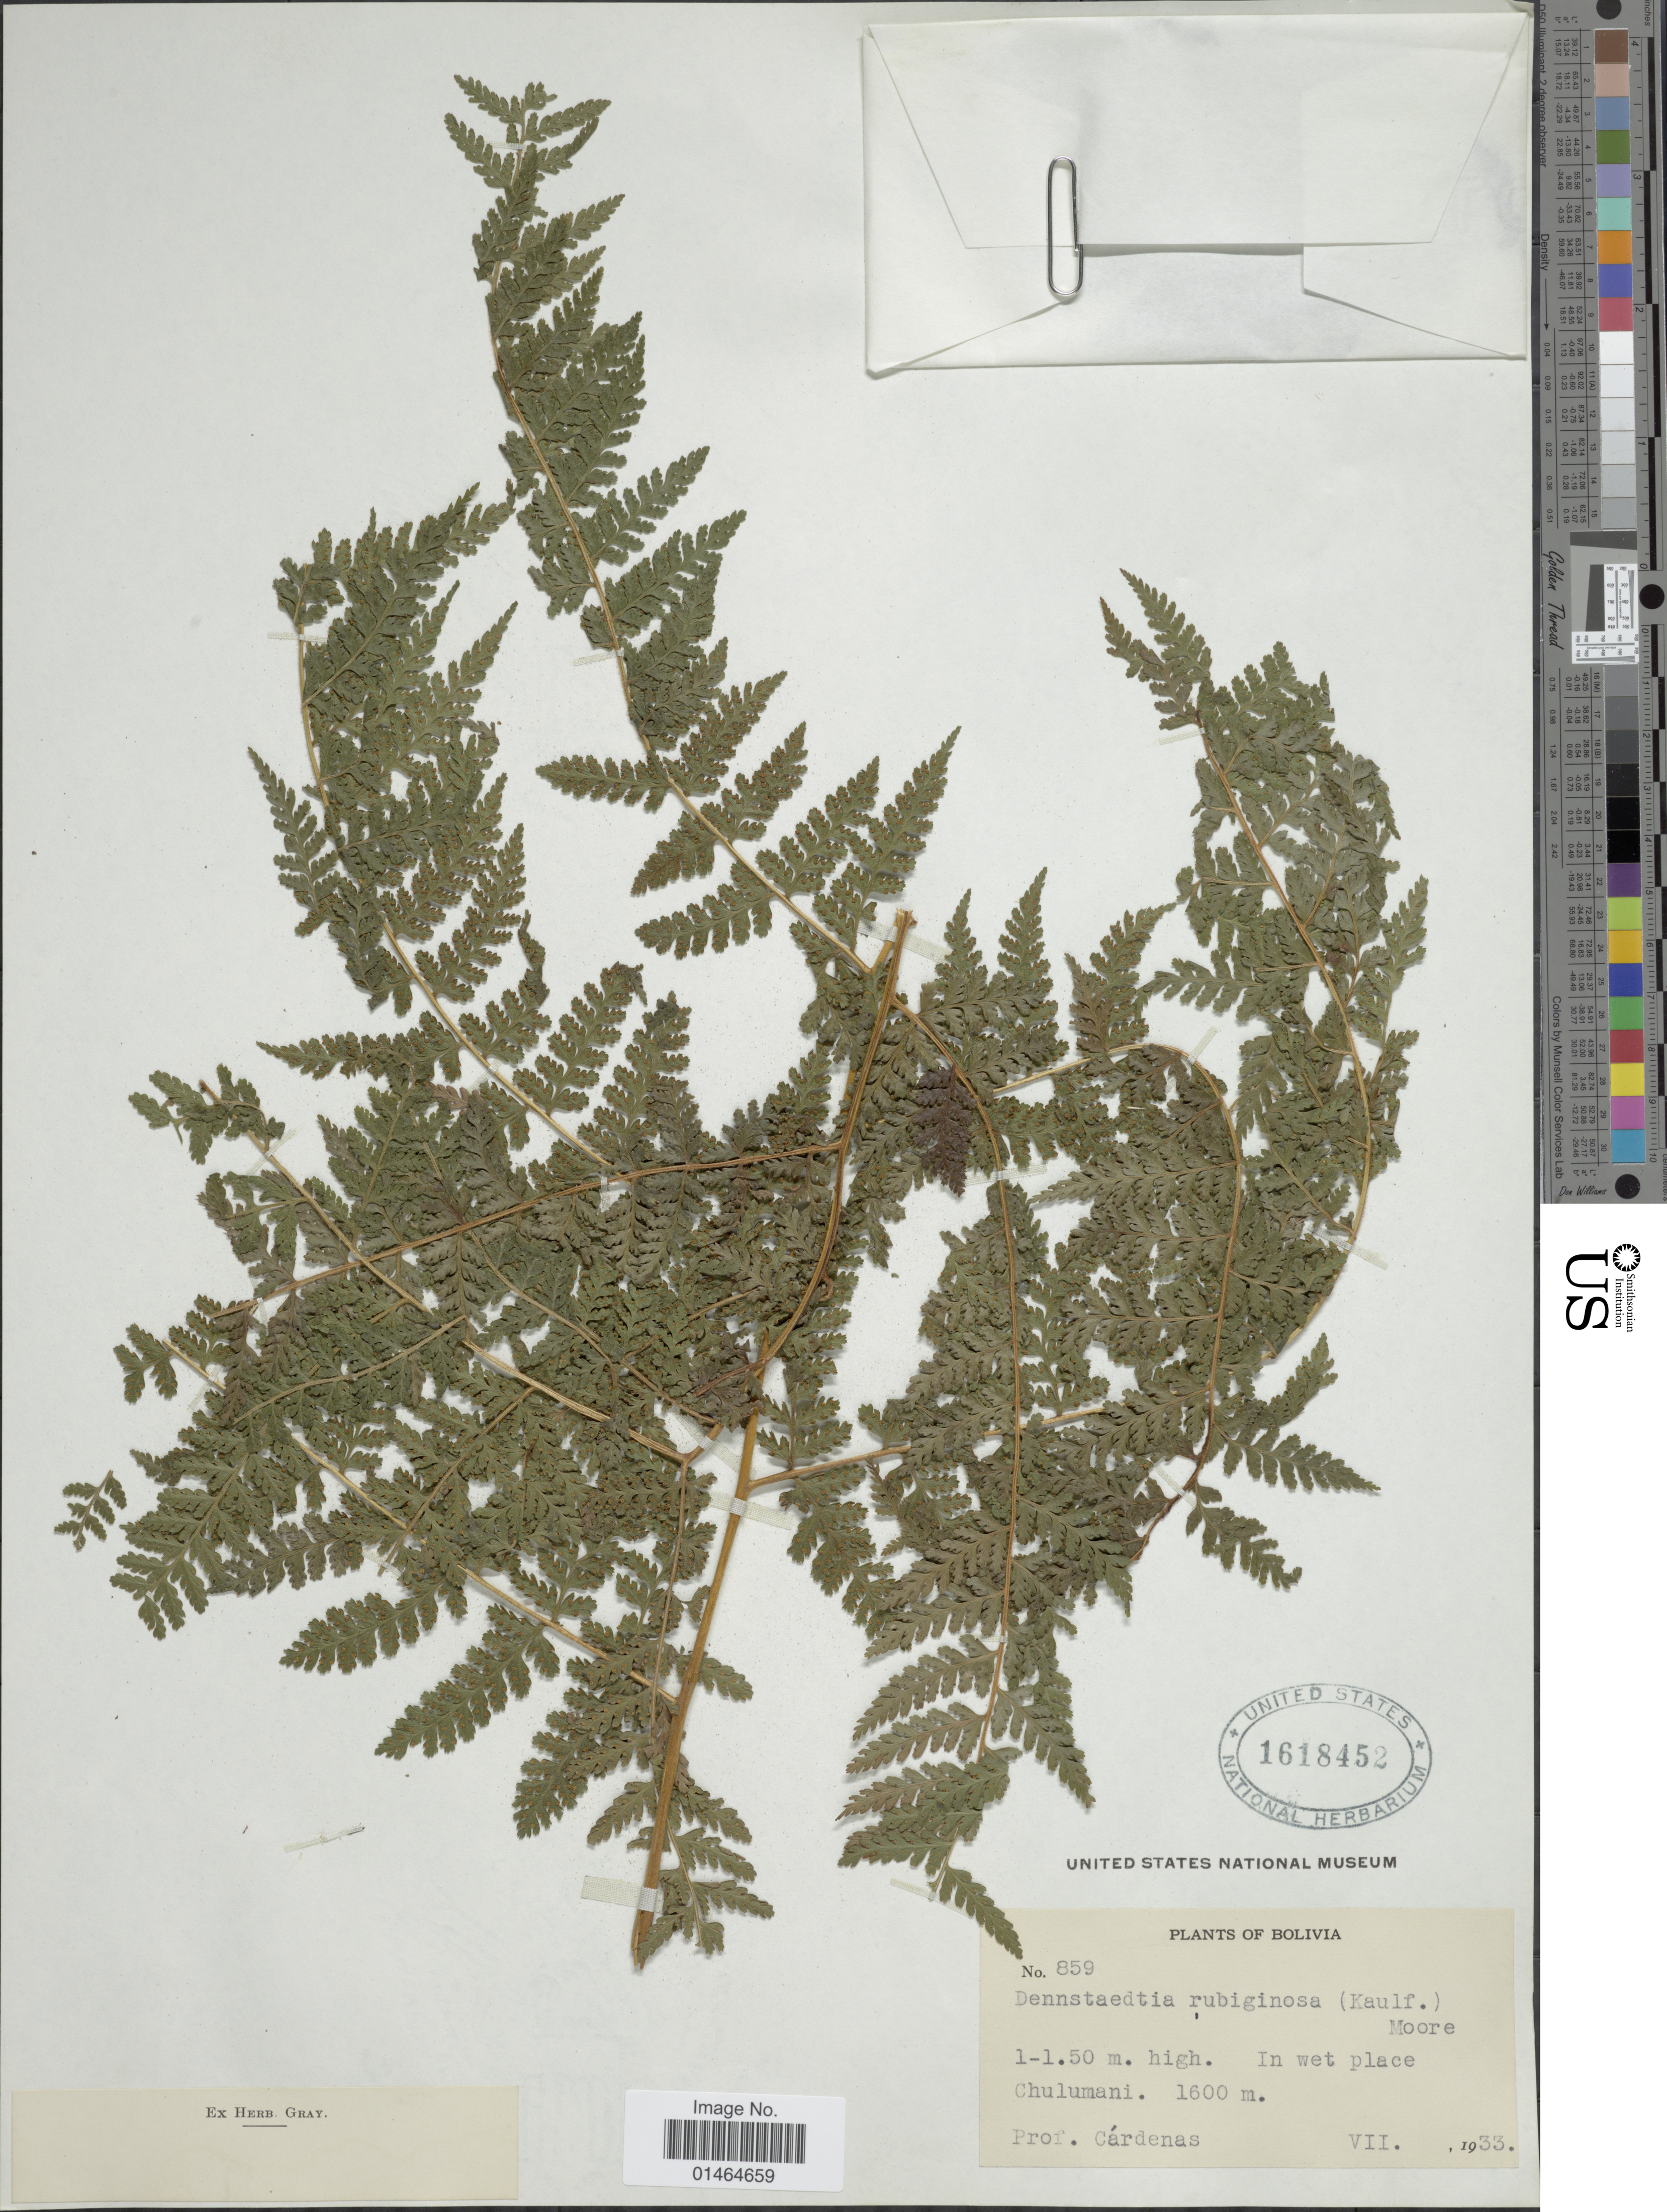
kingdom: Plantae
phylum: Tracheophyta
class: Polypodiopsida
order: Polypodiales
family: Dennstaedtiaceae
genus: Dennstaedtia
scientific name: Dennstaedtia cicutaria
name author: (Sw.) T. Moore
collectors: M. Cárdenas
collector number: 859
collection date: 1933-07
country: Bolivia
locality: Chulumani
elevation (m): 1600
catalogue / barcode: US 1618452